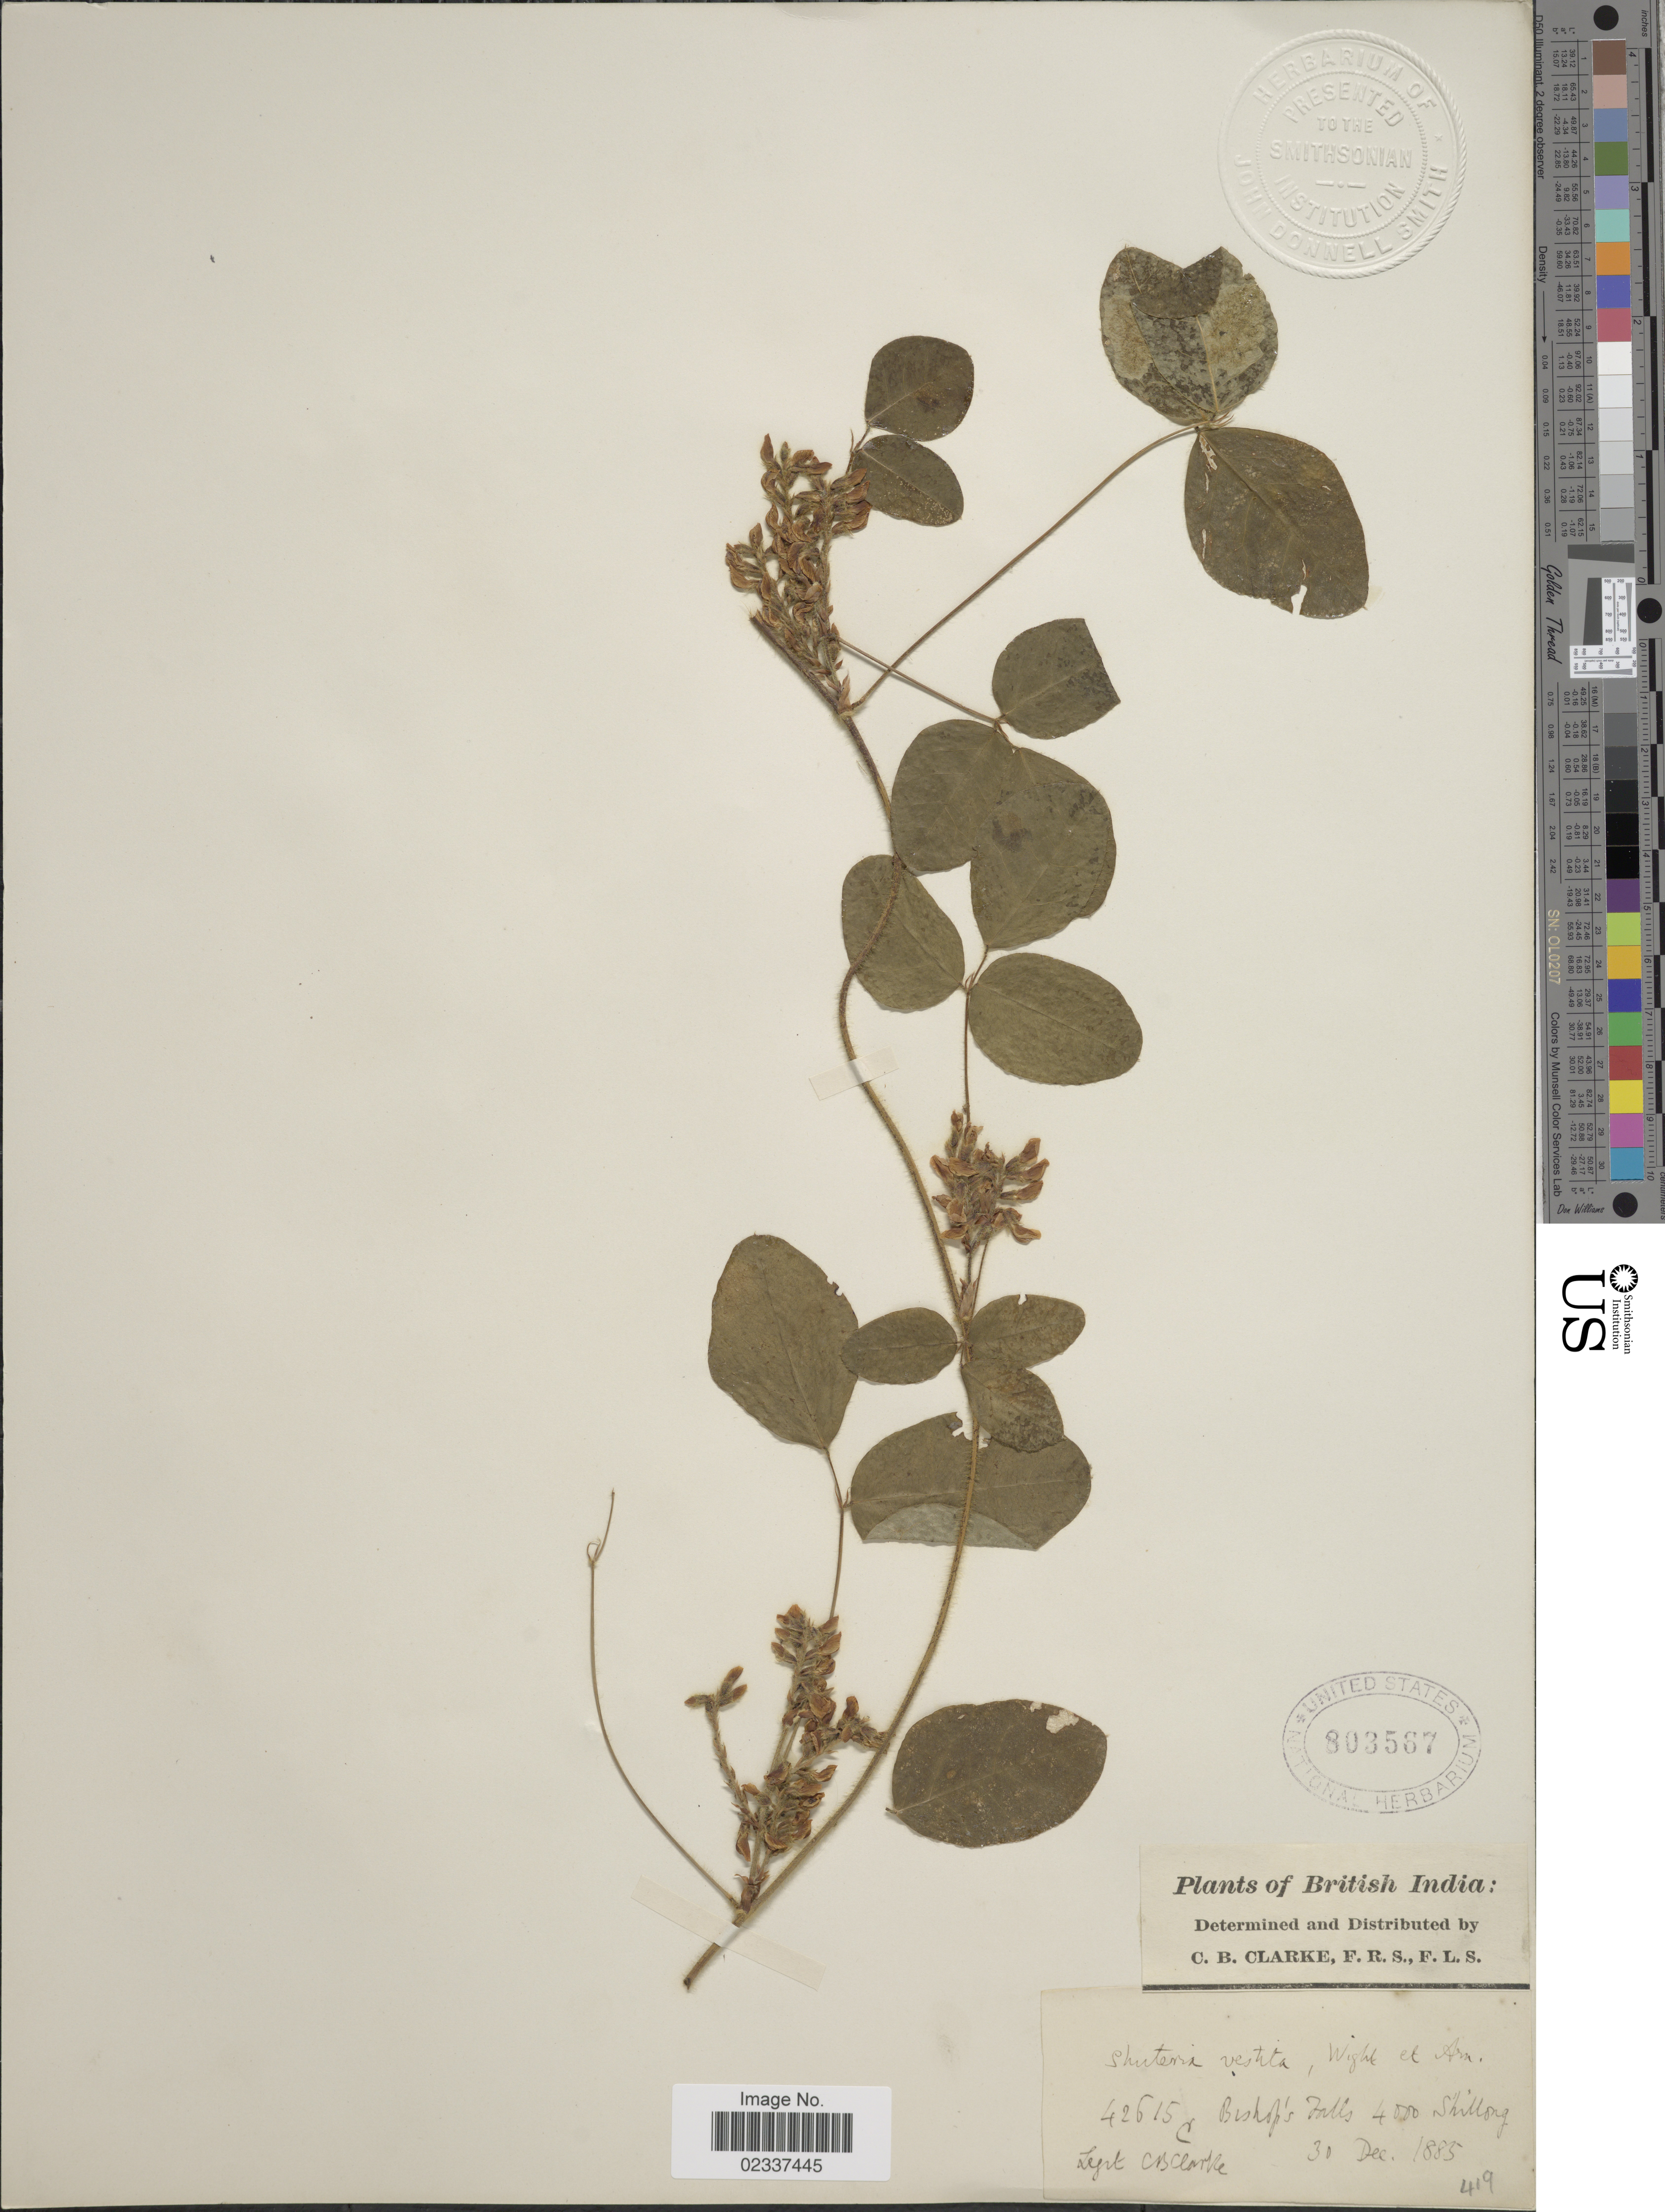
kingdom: Plantae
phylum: Tracheophyta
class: Magnoliopsida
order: Fabales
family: Fabaceae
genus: Shuteria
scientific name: Shuteria vestita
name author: Wight & Arn.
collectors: C. B. Clarke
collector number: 42615C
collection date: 1885-12-31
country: India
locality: British India, Bishop's Falls, Shillong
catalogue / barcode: US 803567